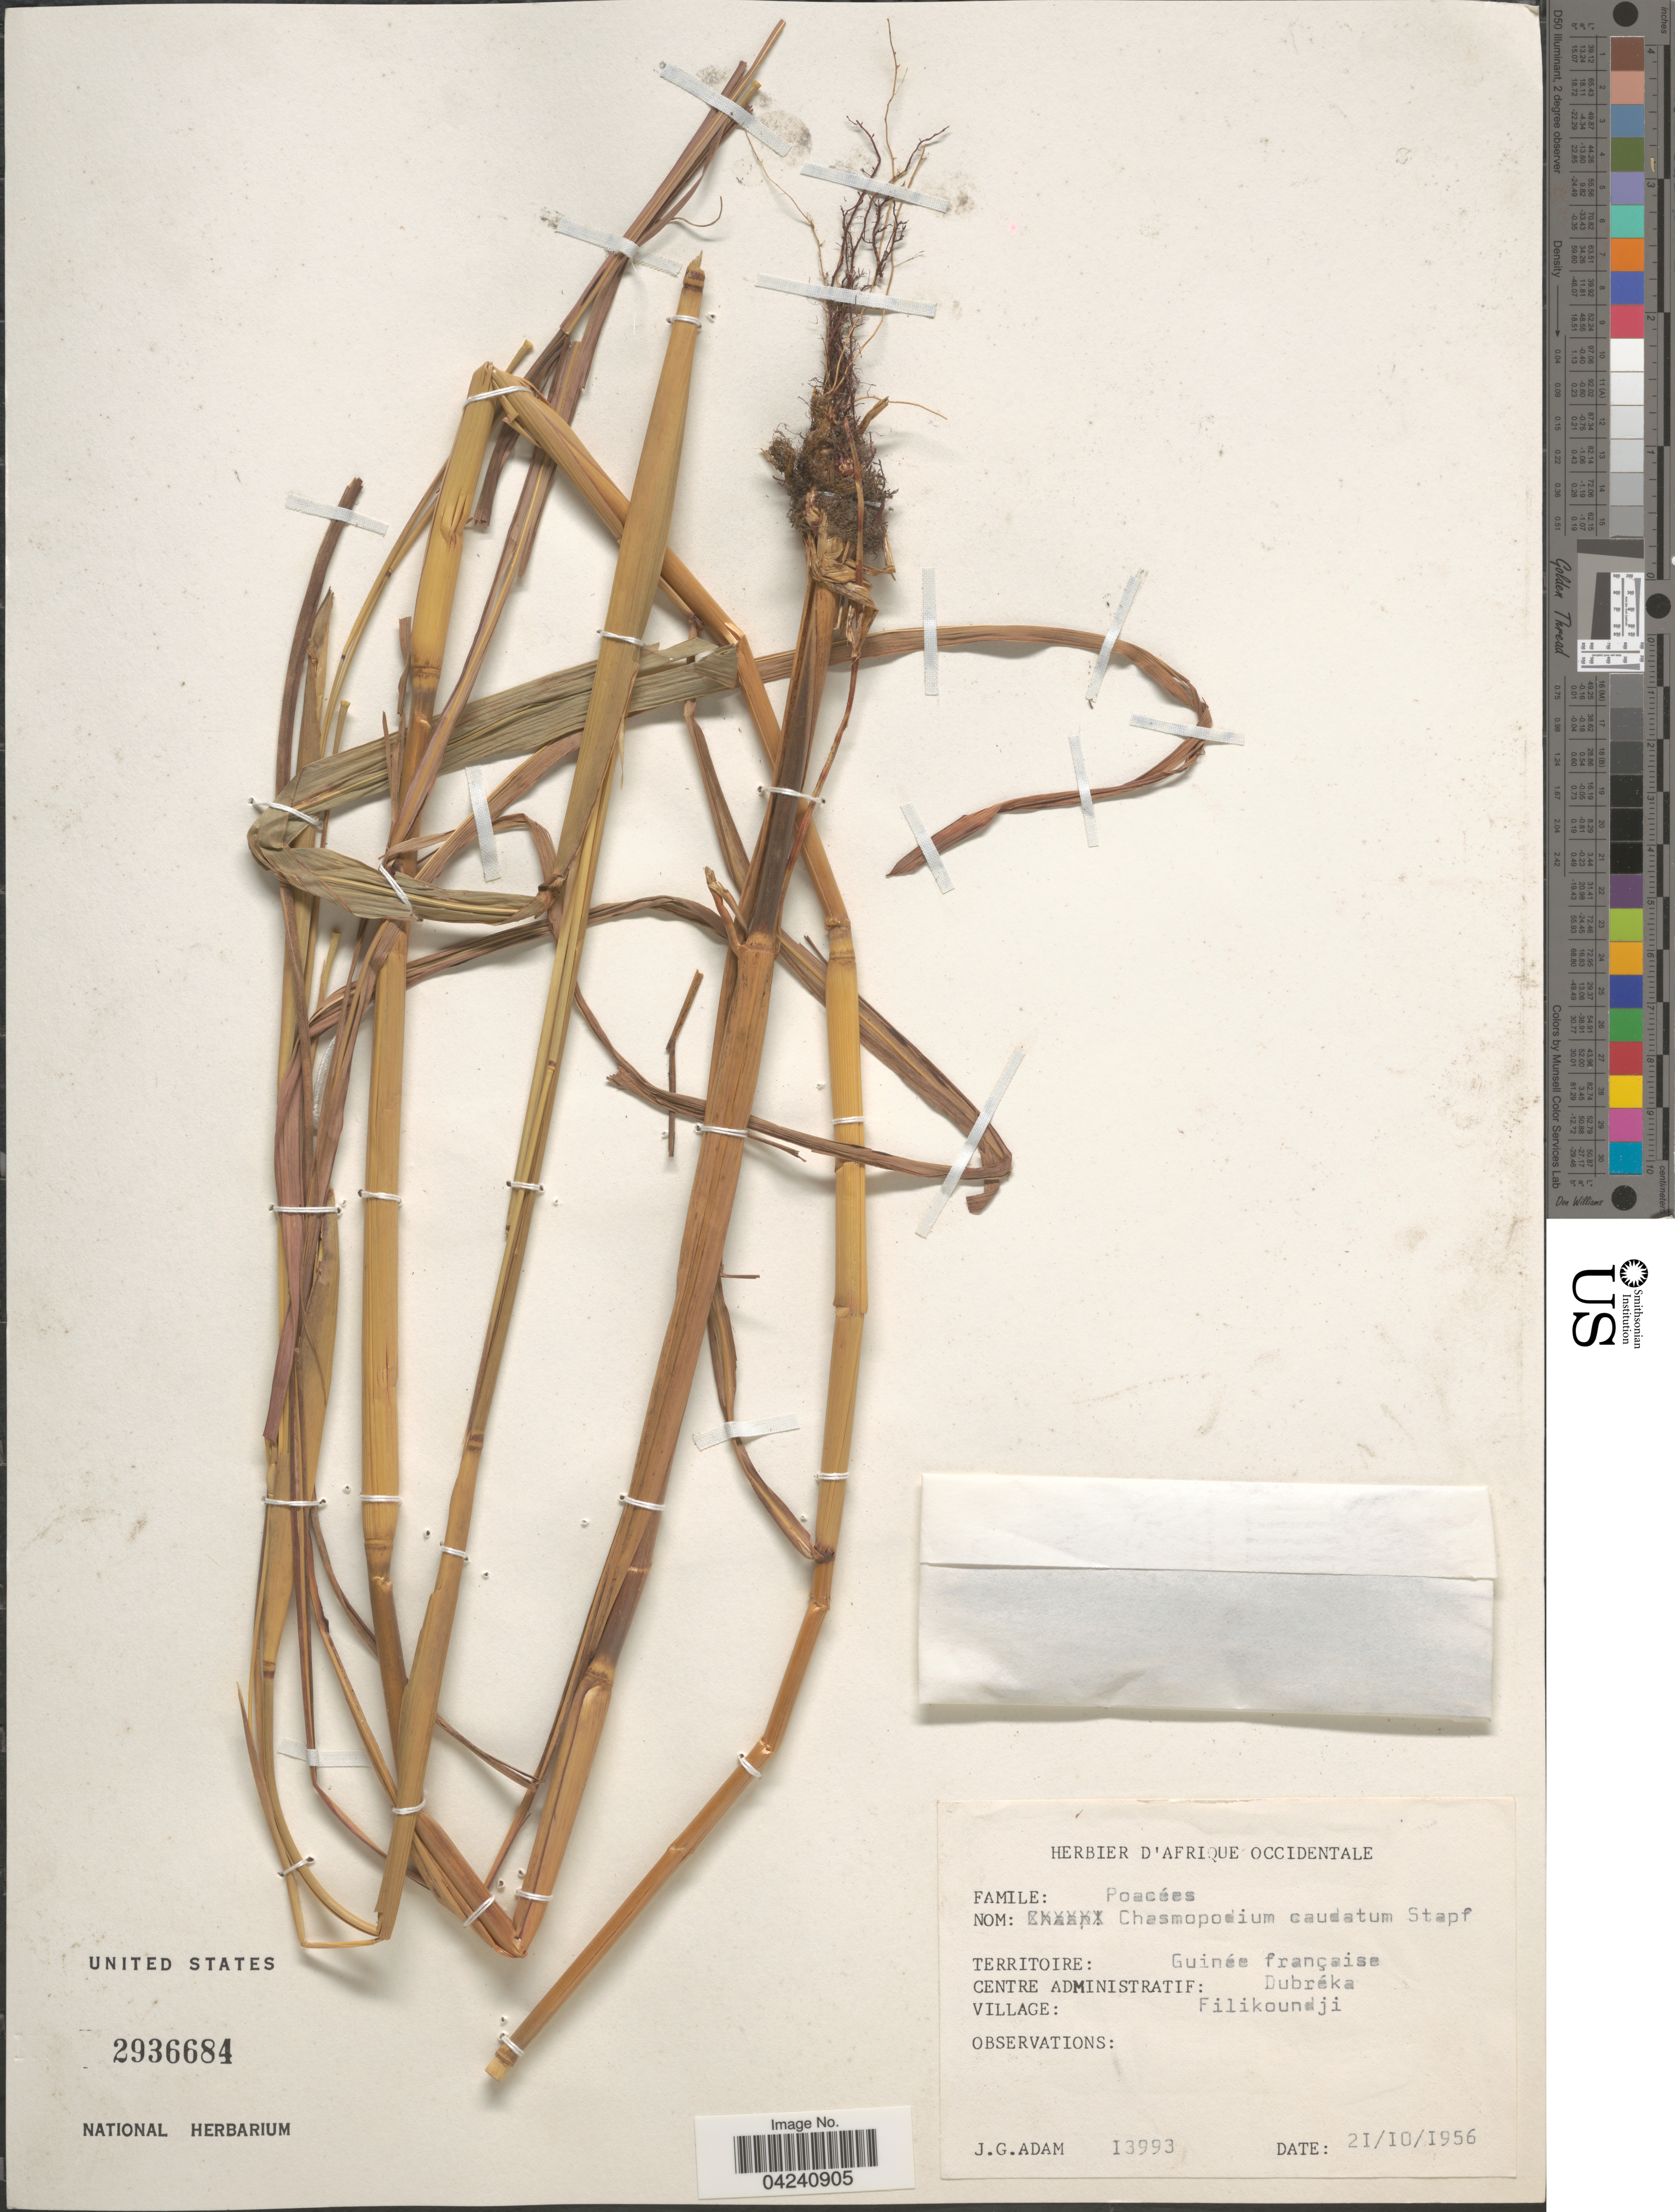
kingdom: Plantae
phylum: Tracheophyta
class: Liliopsida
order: Poales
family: Poaceae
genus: Chasmopodium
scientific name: Chasmopodium caudatum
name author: (Hack.) Stapf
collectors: J. Adam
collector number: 13993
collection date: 1956-10-21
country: Guinea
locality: D'Afrique Occidentale. Territoire: Guinée française. Centre Administratif: Dubréka. Village: Filikoundji.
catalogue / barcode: US 2936684